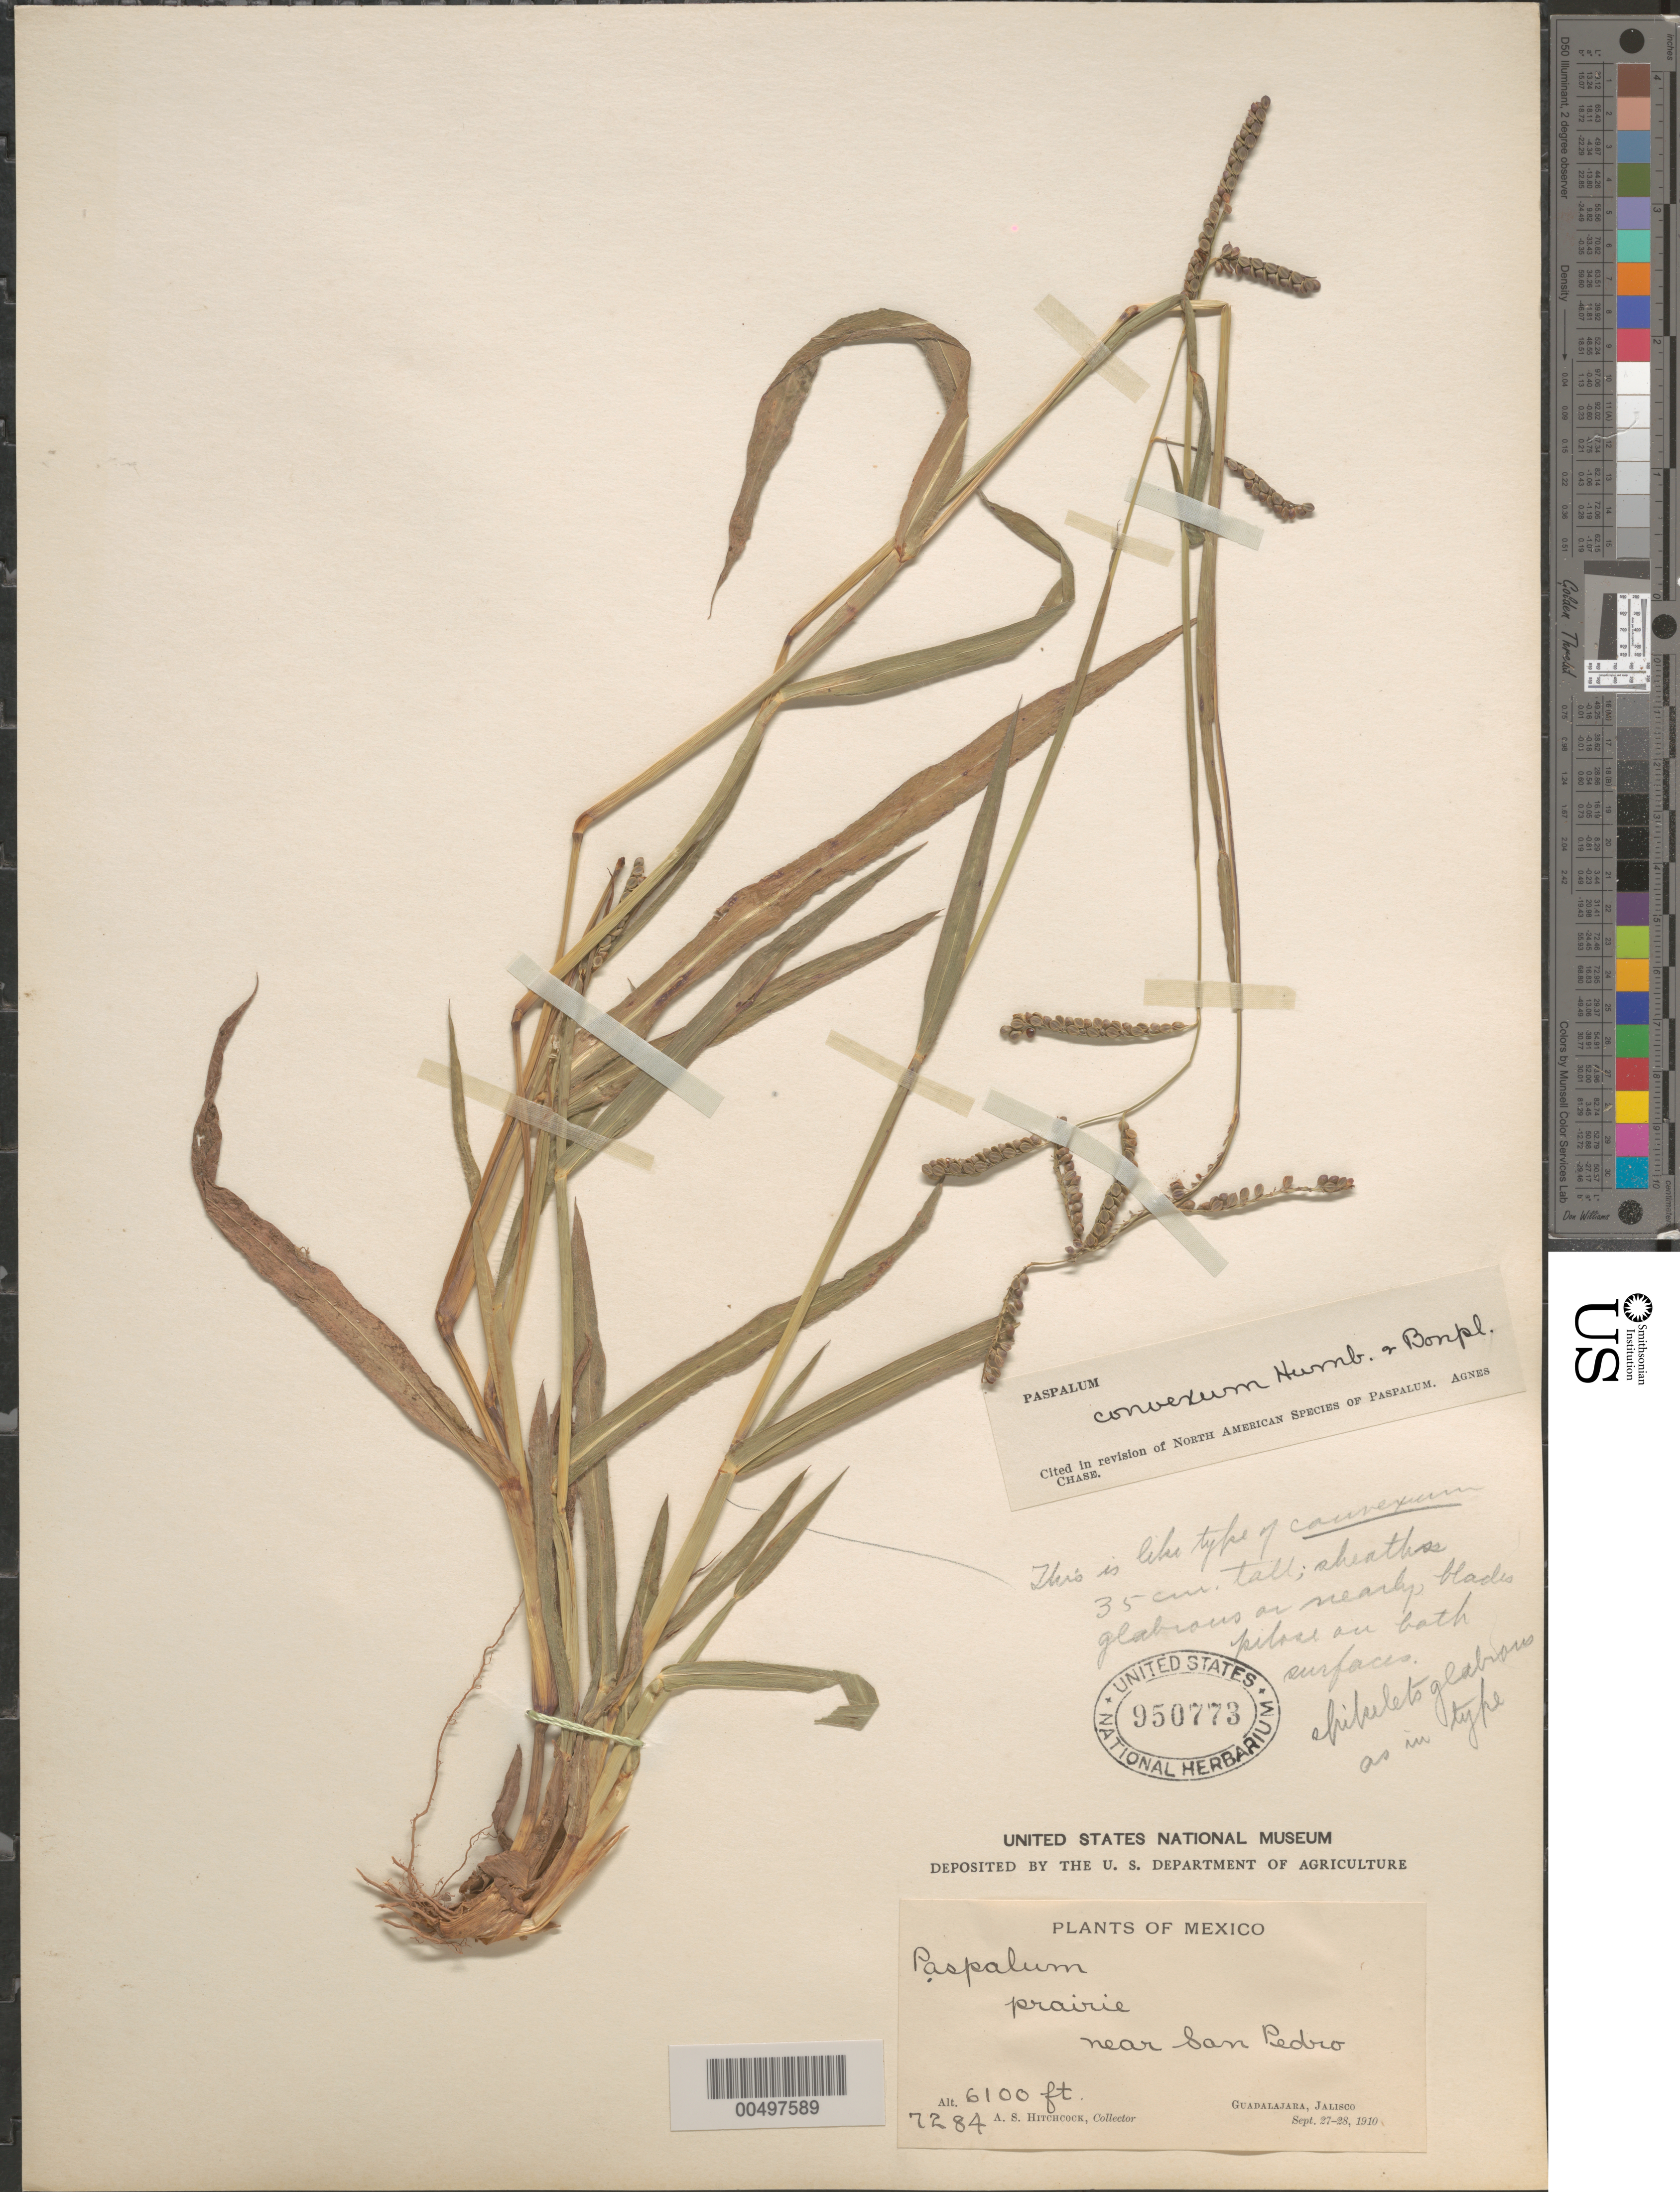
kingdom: Plantae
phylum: Tracheophyta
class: Liliopsida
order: Poales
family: Poaceae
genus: Paspalum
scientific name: Paspalum convexum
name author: Humb. & Bonpl. ex Flüggé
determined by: Chase, [M.] Agnes, (US)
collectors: A. S. Hitchcock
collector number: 7284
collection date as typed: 27 Sep 1910 to 28 Sep 1910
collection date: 1910-09-27/1910-09-28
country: Mexico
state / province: Jalisco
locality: Near San Pedro, Guadalajara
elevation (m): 1859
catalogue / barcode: US 950773